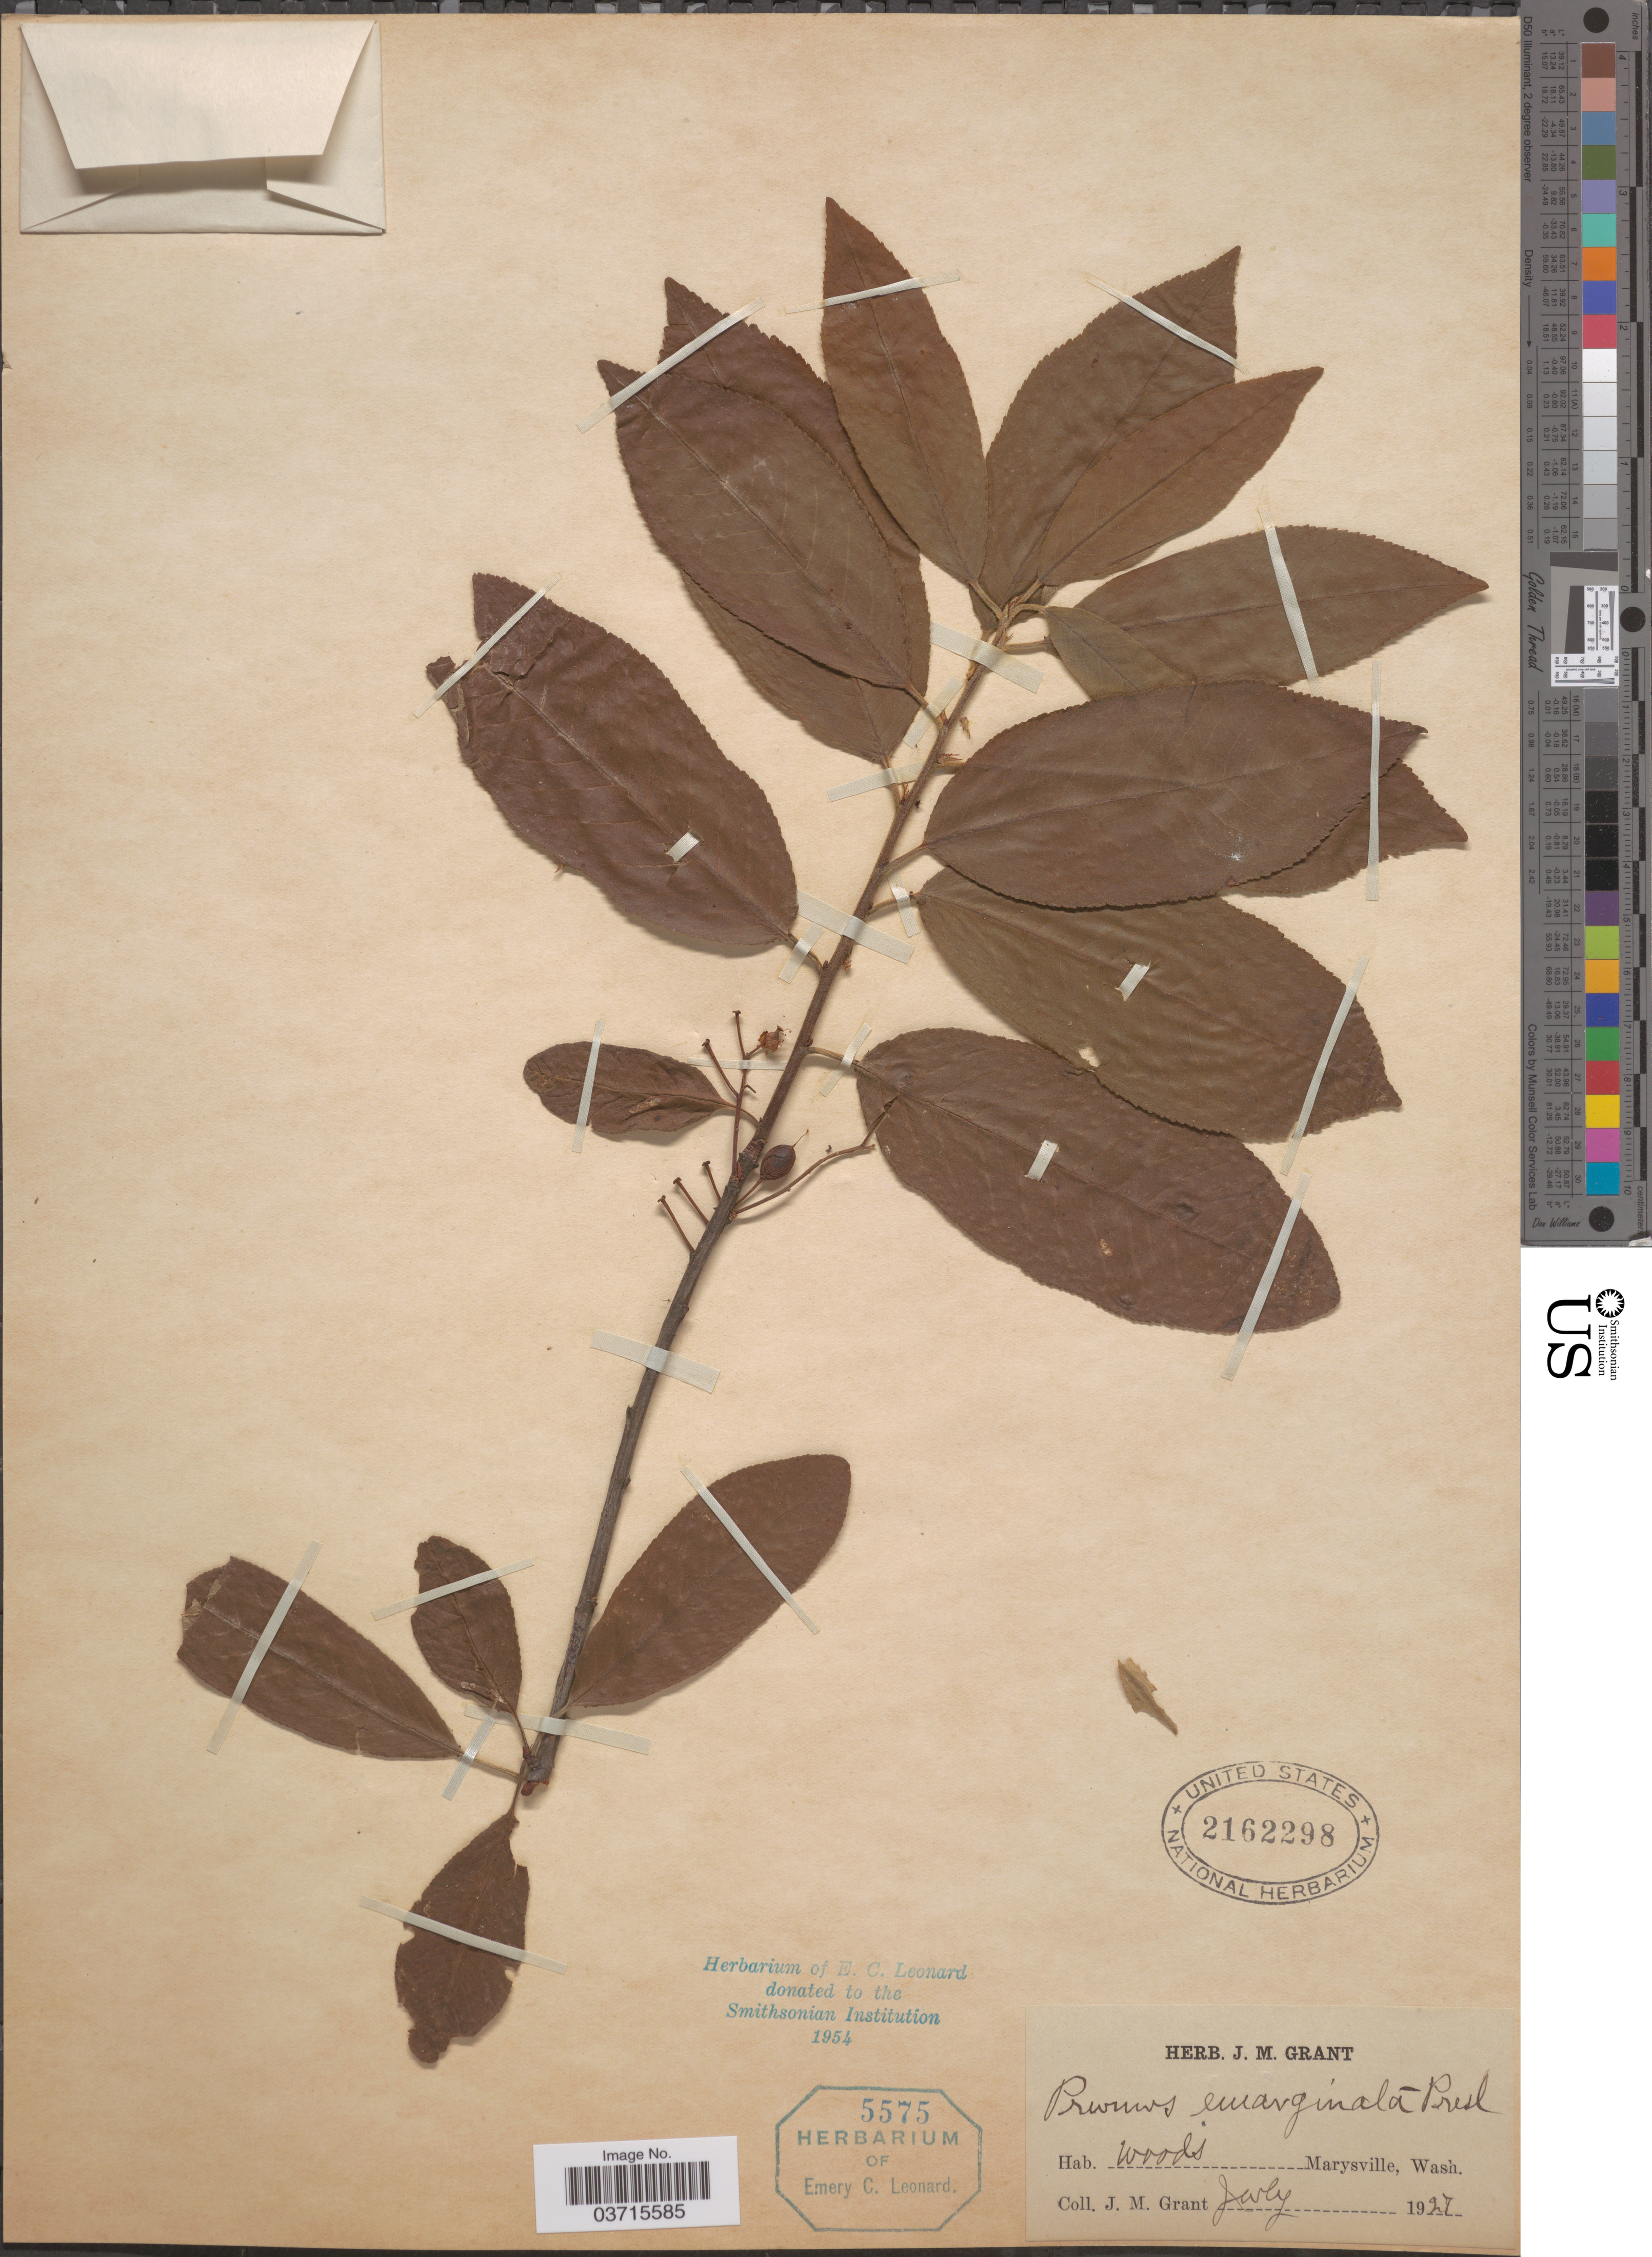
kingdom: Plantae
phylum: Tracheophyta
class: Magnoliopsida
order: Rosales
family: Rosaceae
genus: Prunus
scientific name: Prunus emarginata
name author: (Douglas ex Hook.) Eaton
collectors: J. M. Grant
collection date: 1927-07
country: United States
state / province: Washington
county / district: Snohomish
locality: Woods Marysville.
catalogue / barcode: US 2162298